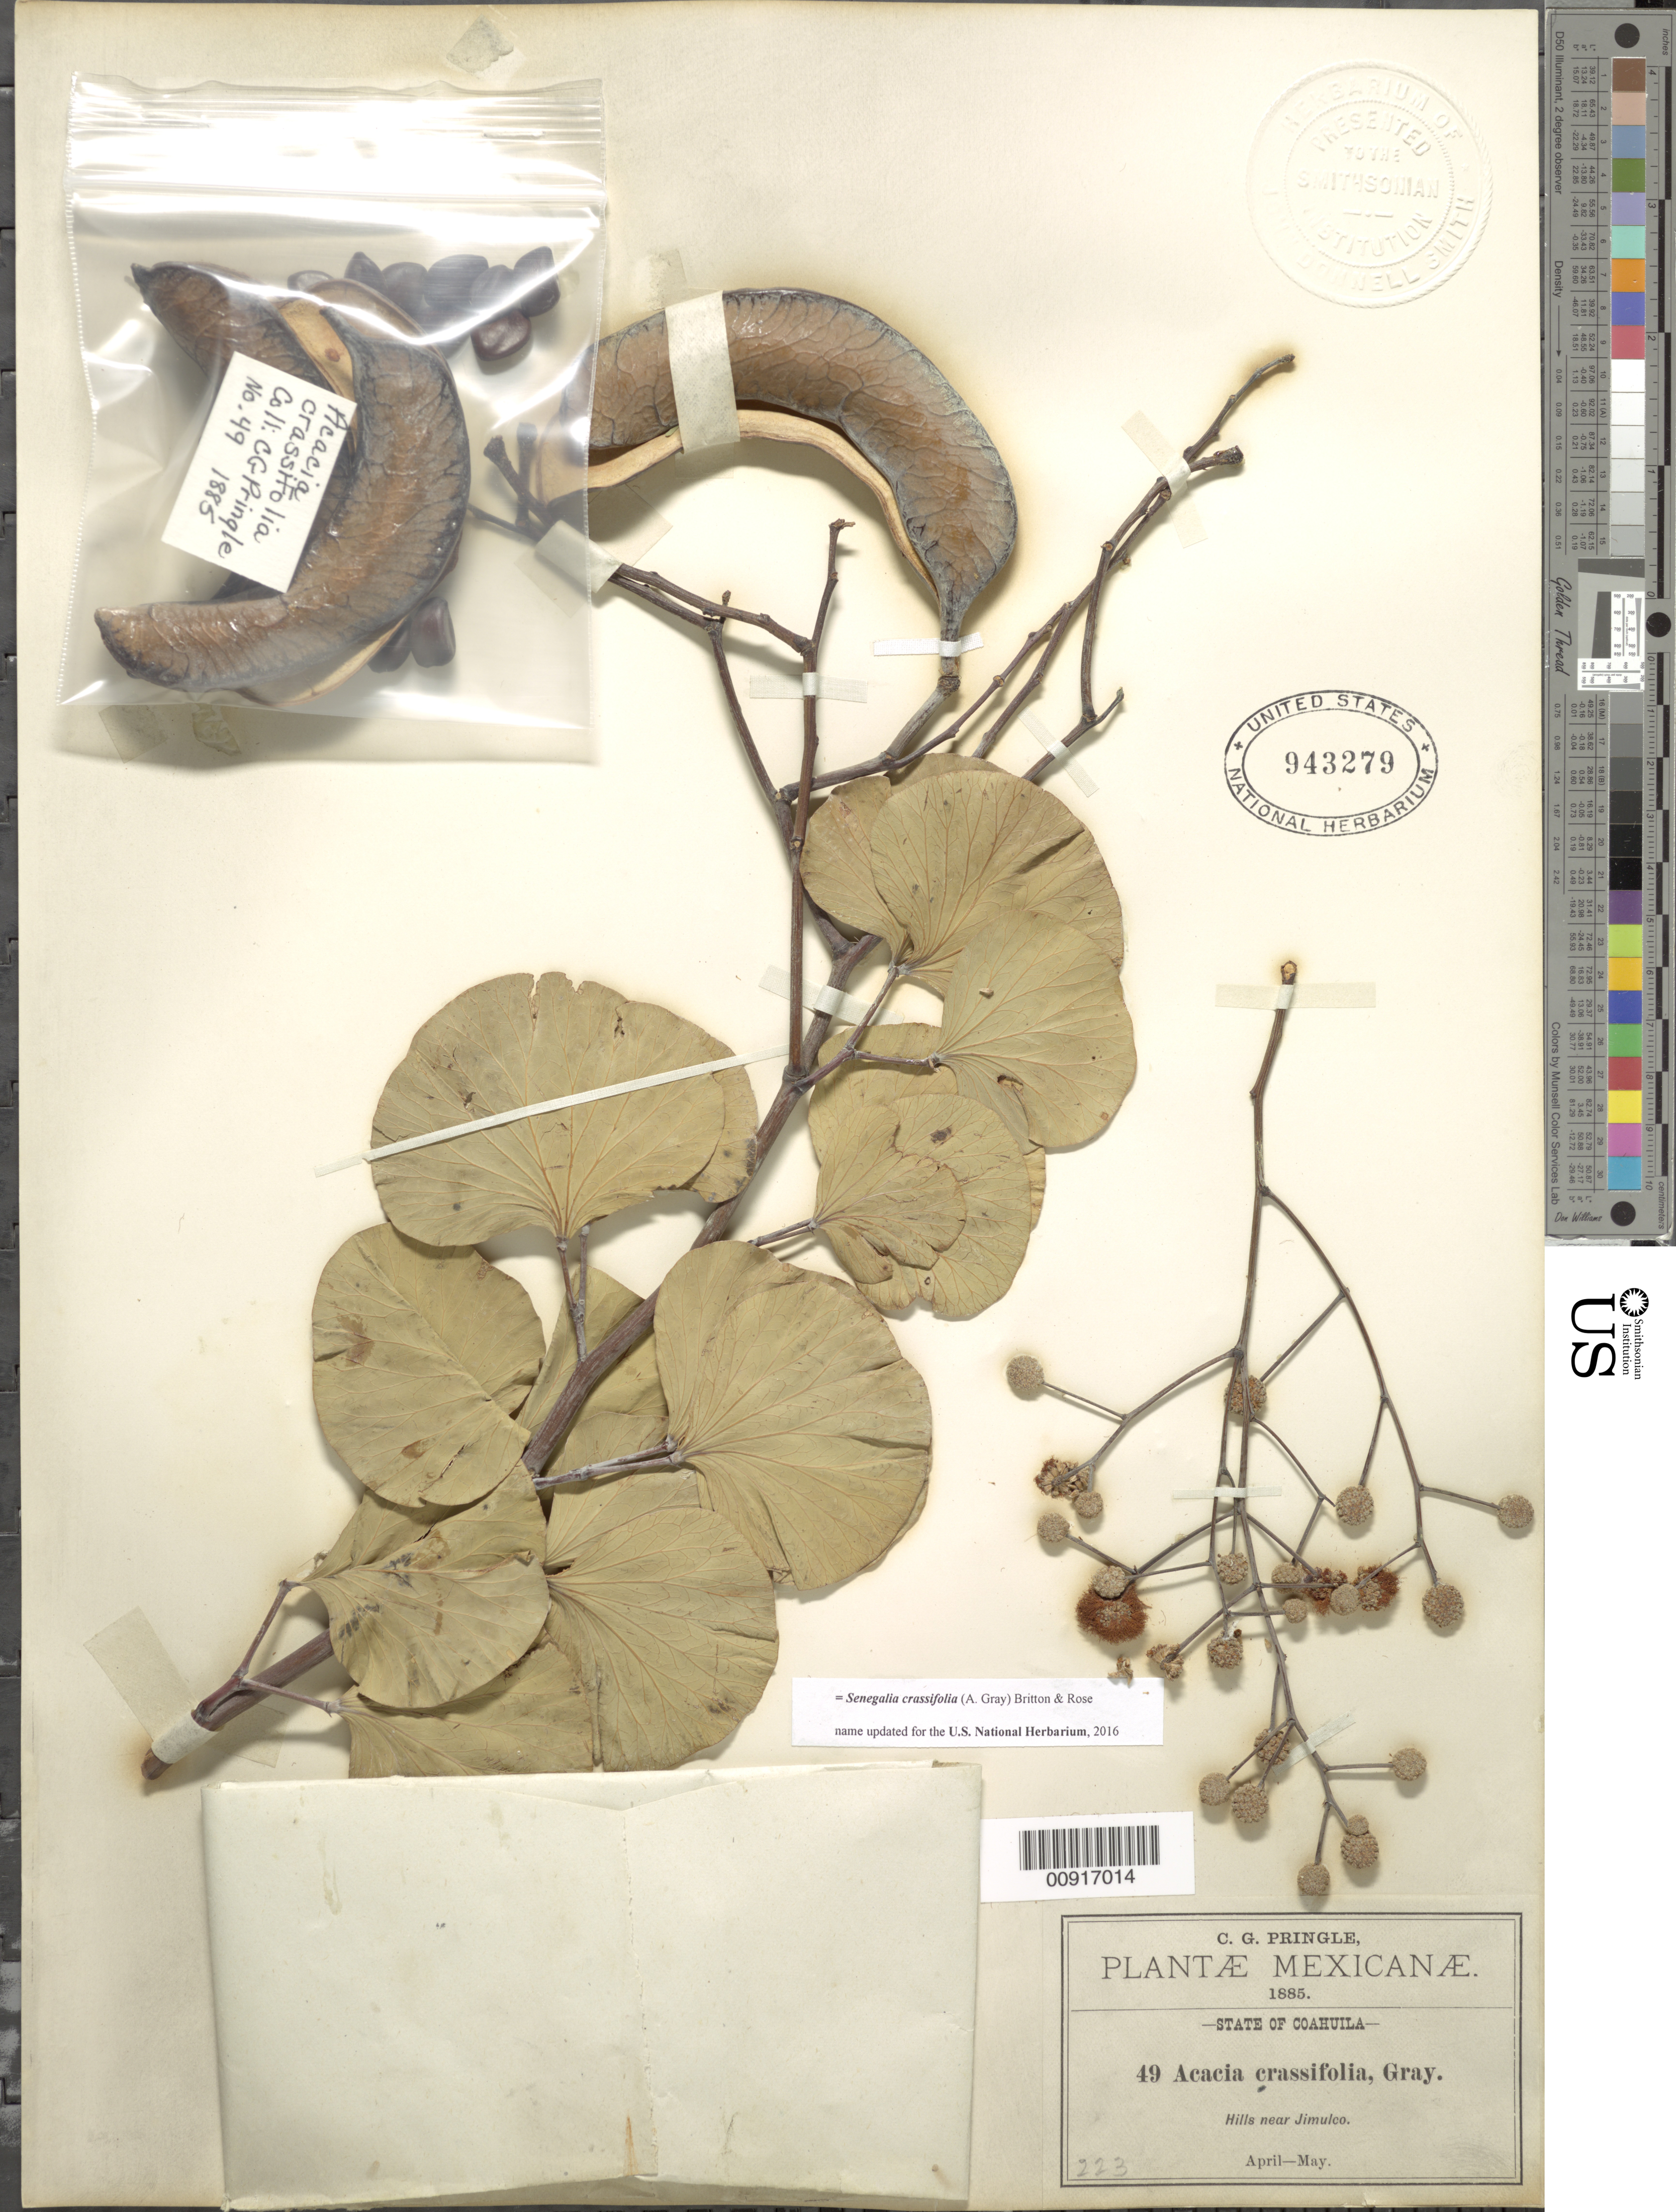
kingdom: Plantae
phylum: Tracheophyta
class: Magnoliopsida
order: Fabales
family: Fabaceae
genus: Senegalia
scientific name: Senegalia crassifolia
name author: (A. Gray) Britton & Rose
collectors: C. G. Pringle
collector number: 49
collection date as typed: Apr 1885 to -- May 1885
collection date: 1885-04/1885-05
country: Mexico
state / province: Coahuila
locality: Near Jimulco, State of Coahuila.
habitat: Hills.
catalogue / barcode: US 943279